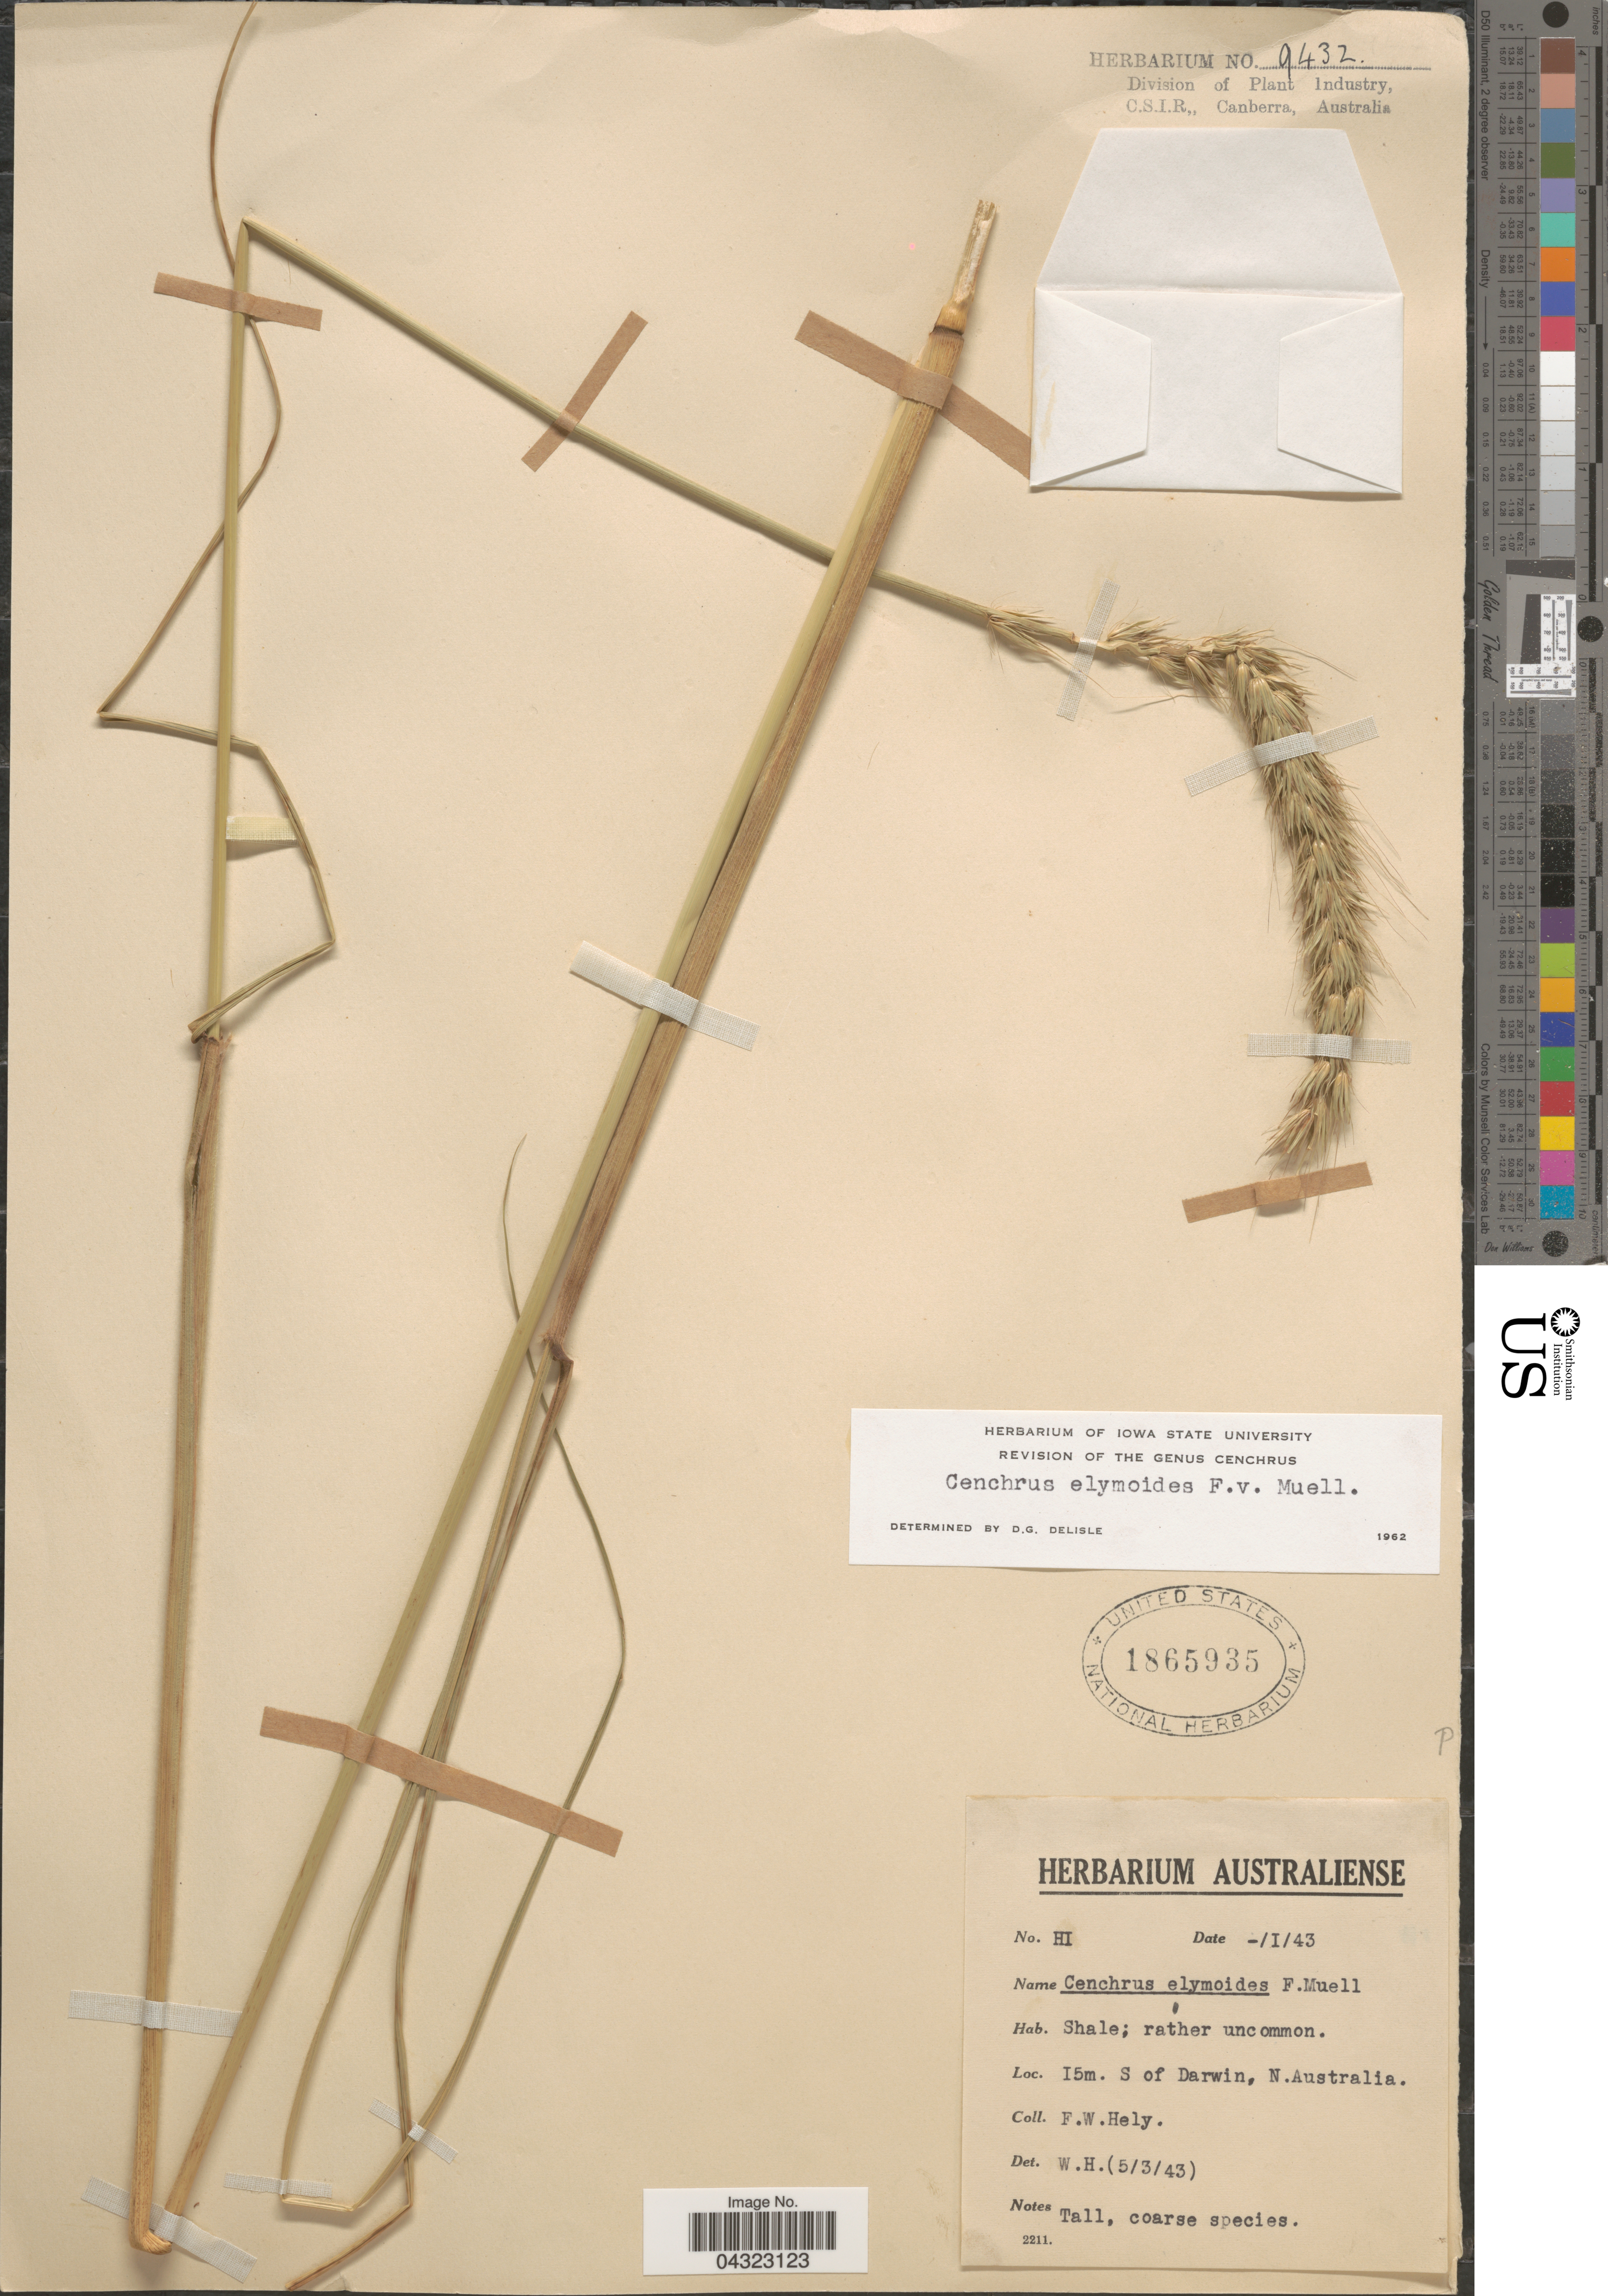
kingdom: Plantae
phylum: Tracheophyta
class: Liliopsida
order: Poales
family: Poaceae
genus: Cenchrus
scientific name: Cenchrus elymoides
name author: F. Muell.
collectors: F. Hely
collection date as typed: Transcribed d/m/y: /1/43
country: Australia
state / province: Northern Territory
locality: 15m. S of Darwin, N. Australia.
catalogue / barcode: US 1865935